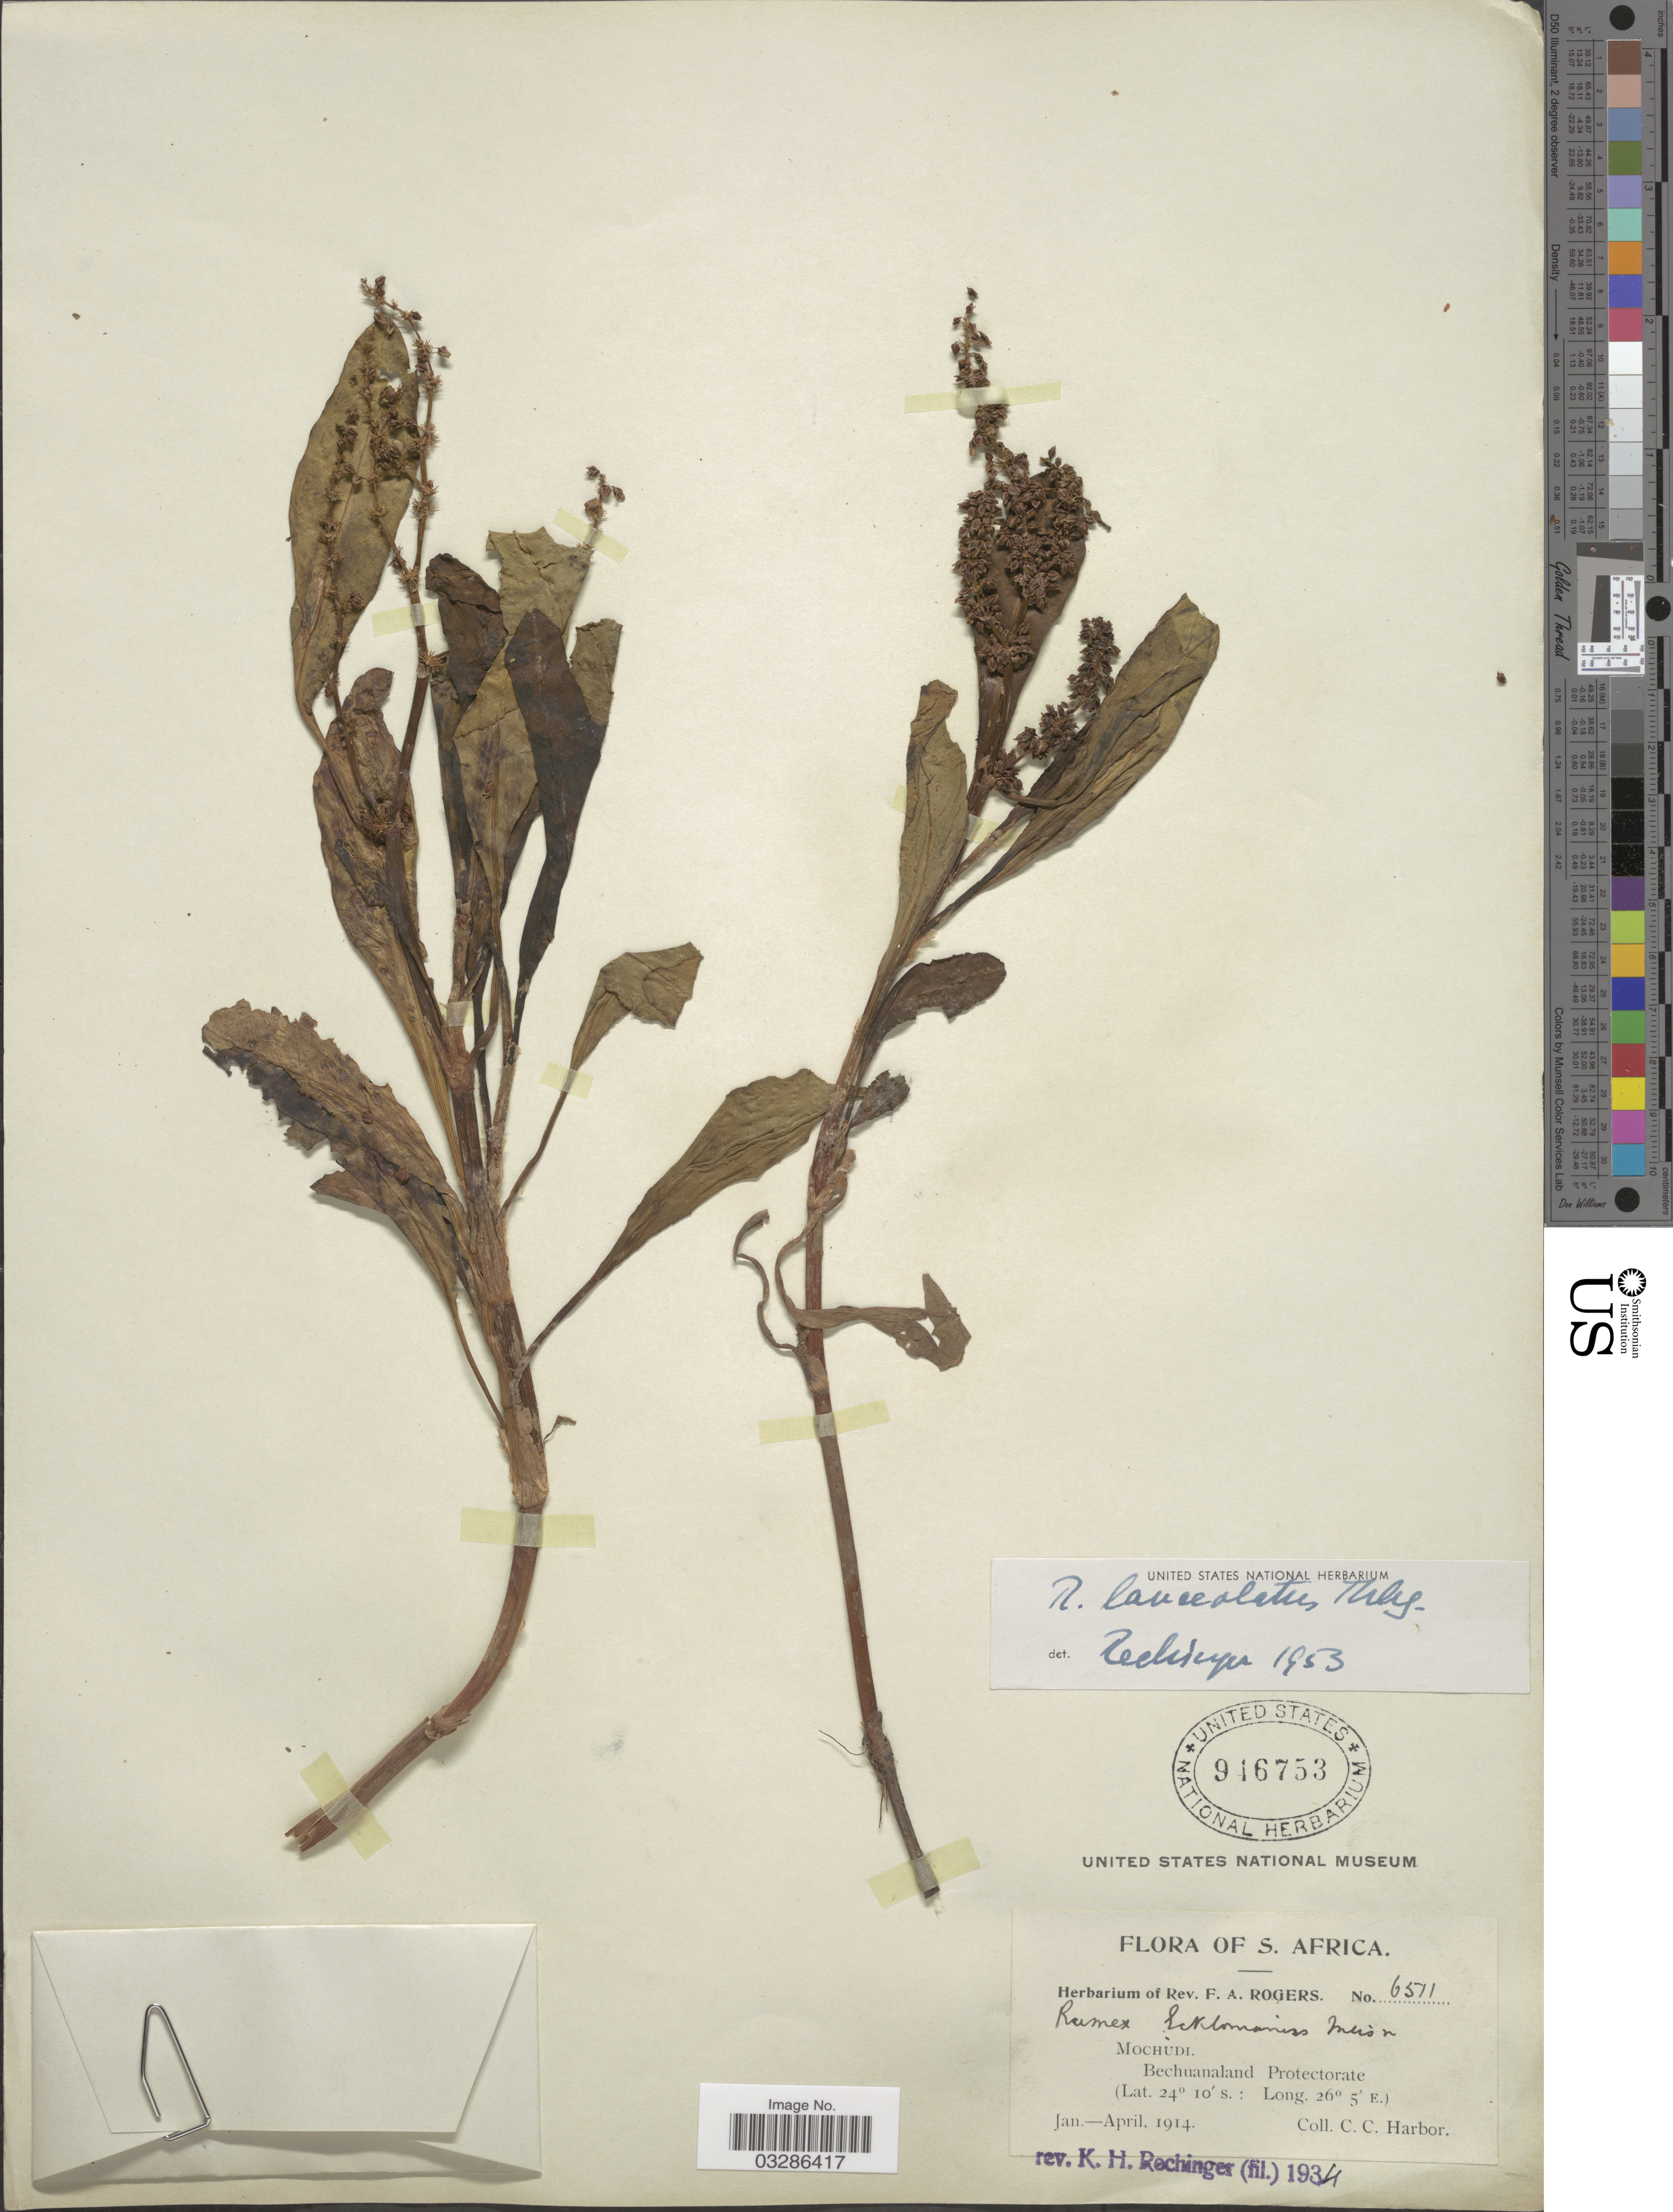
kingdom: Plantae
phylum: Tracheophyta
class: Magnoliopsida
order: Caryophyllales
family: Polygonaceae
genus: Rumex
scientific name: Rumex lanceolatus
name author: Thunb.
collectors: C. Harbor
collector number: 6511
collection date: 1914-01/1914-04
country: Botswana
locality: S. Africa. Mochudi. Bechuanaland Protectorate.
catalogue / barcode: US 946753